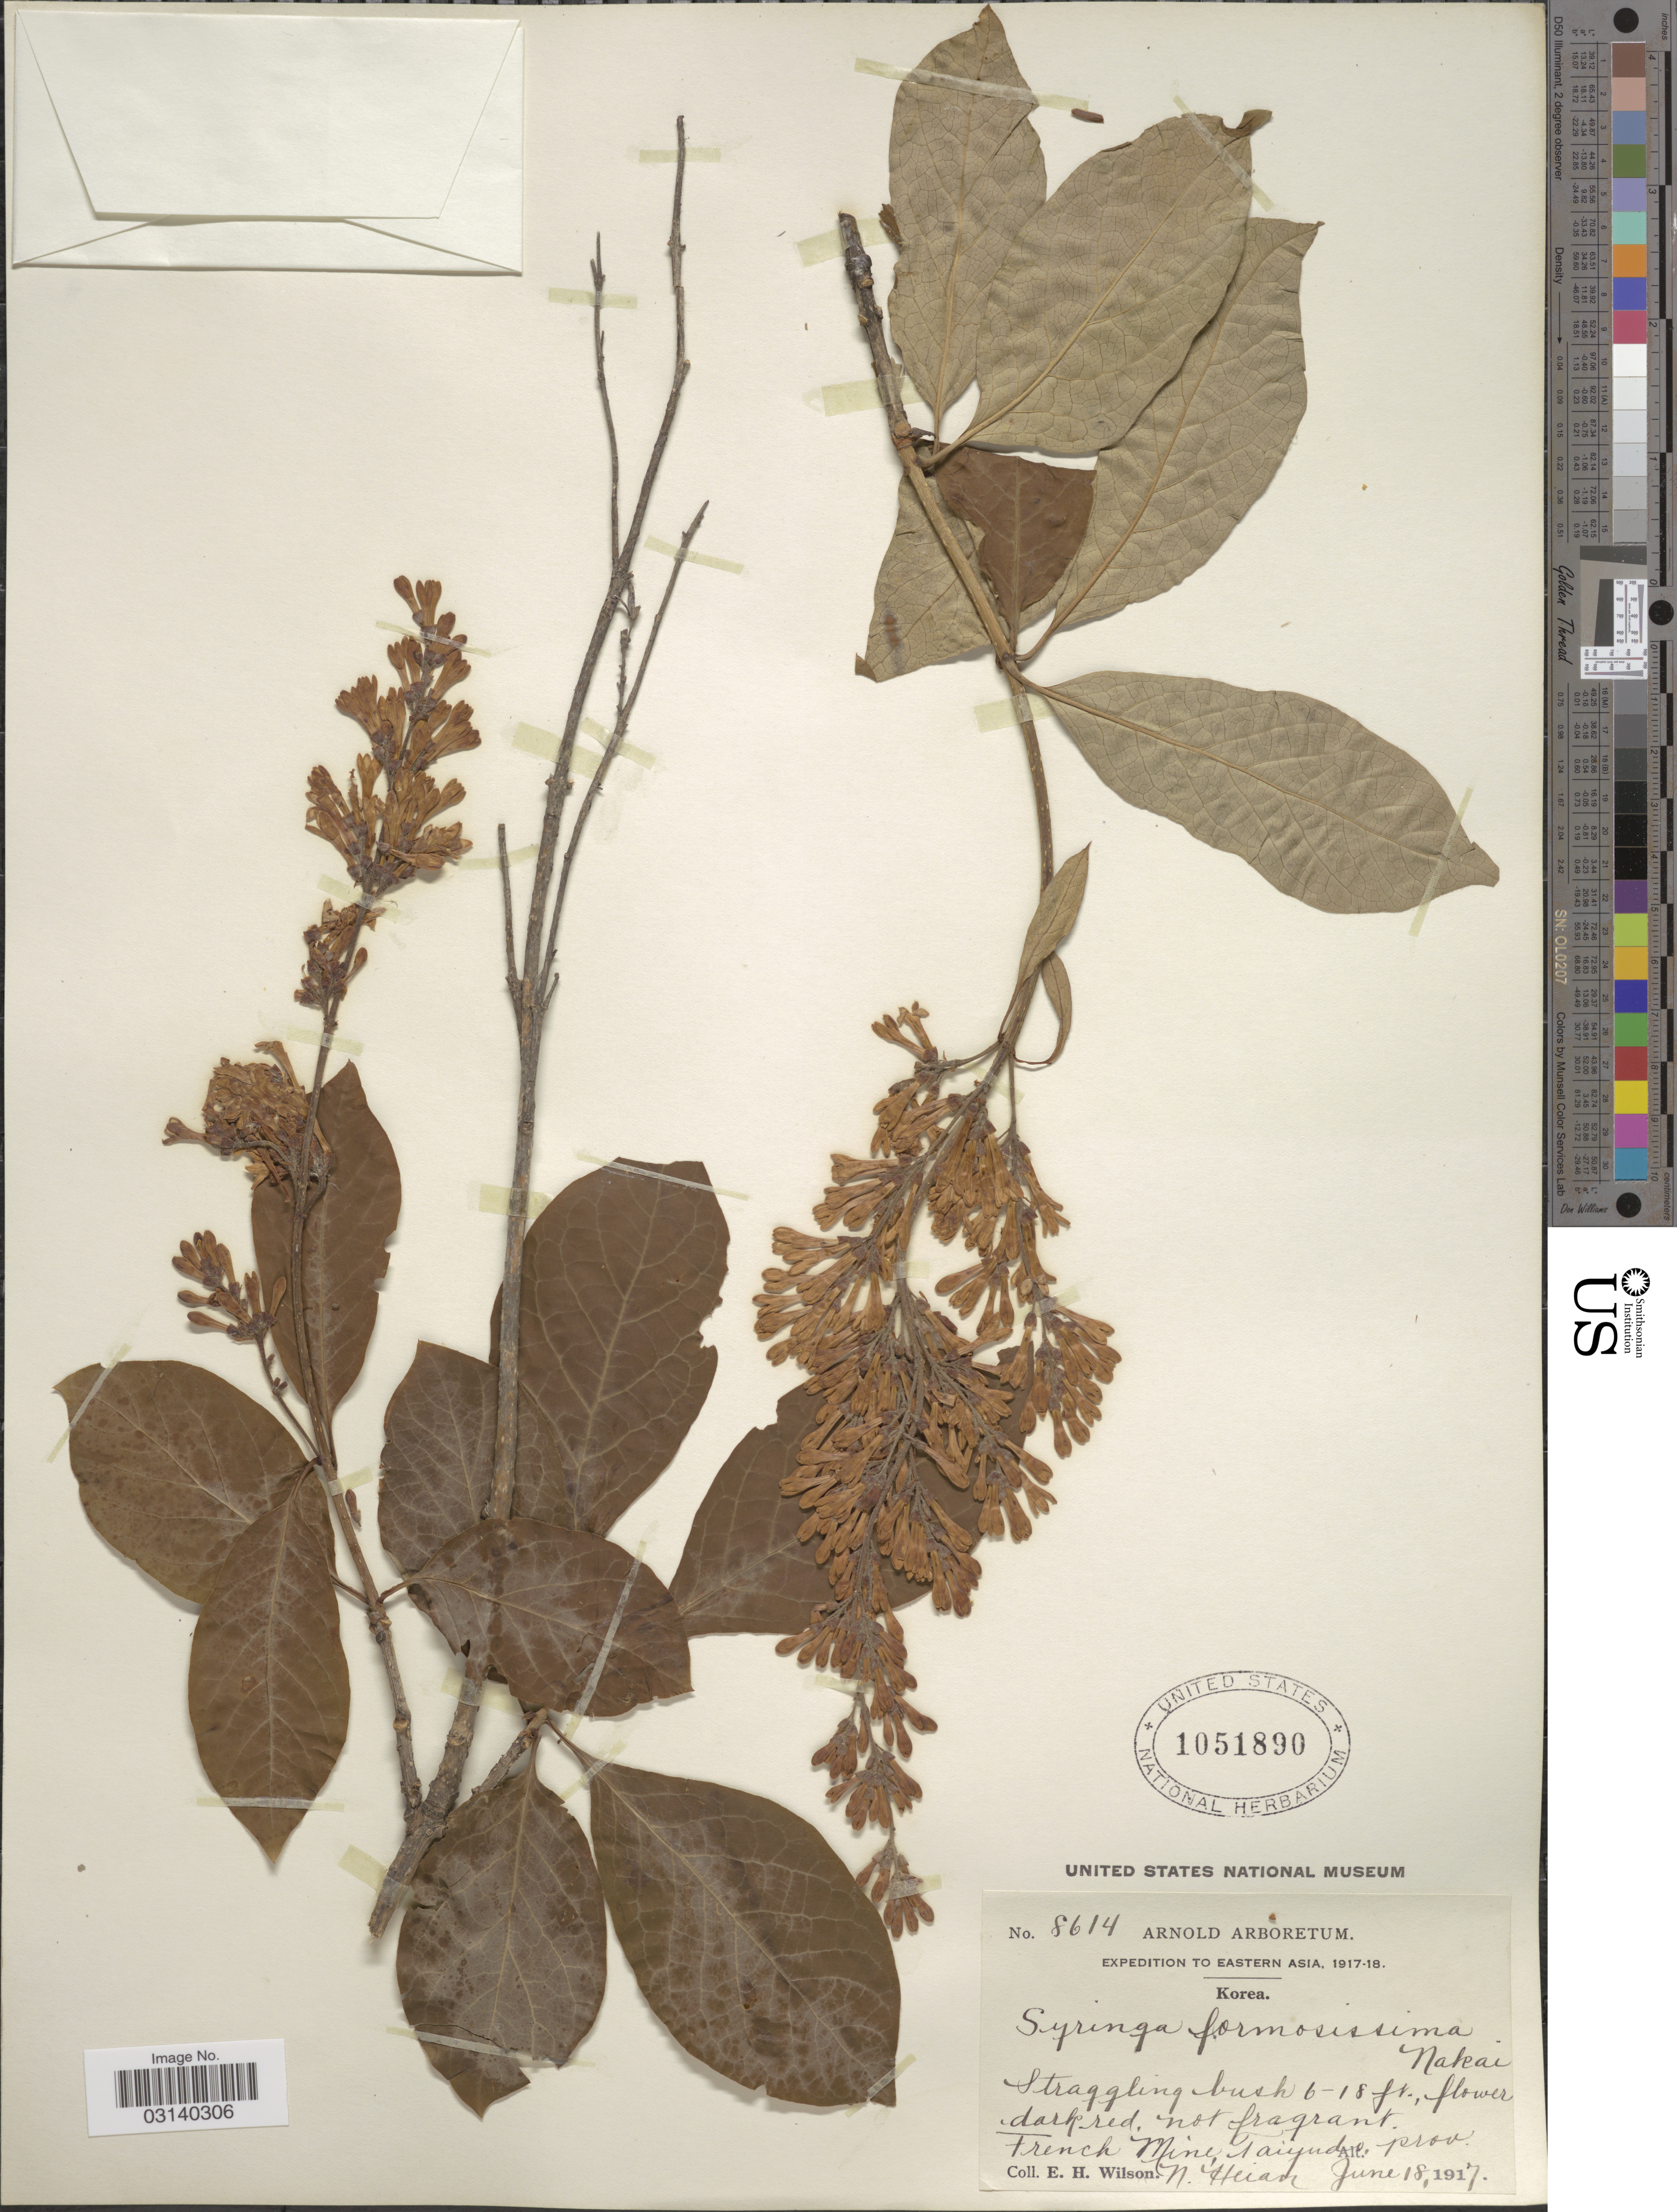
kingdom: Plantae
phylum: Tracheophyta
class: Magnoliopsida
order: Lamiales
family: Oleaceae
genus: Syringa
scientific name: Syringa wolfii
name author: C.K. Schneid.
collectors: E. Wilson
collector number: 8614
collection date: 1917-06-18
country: North Korea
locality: French Mine, Taiyudo, prov. N. Heian.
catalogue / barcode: US 1051890